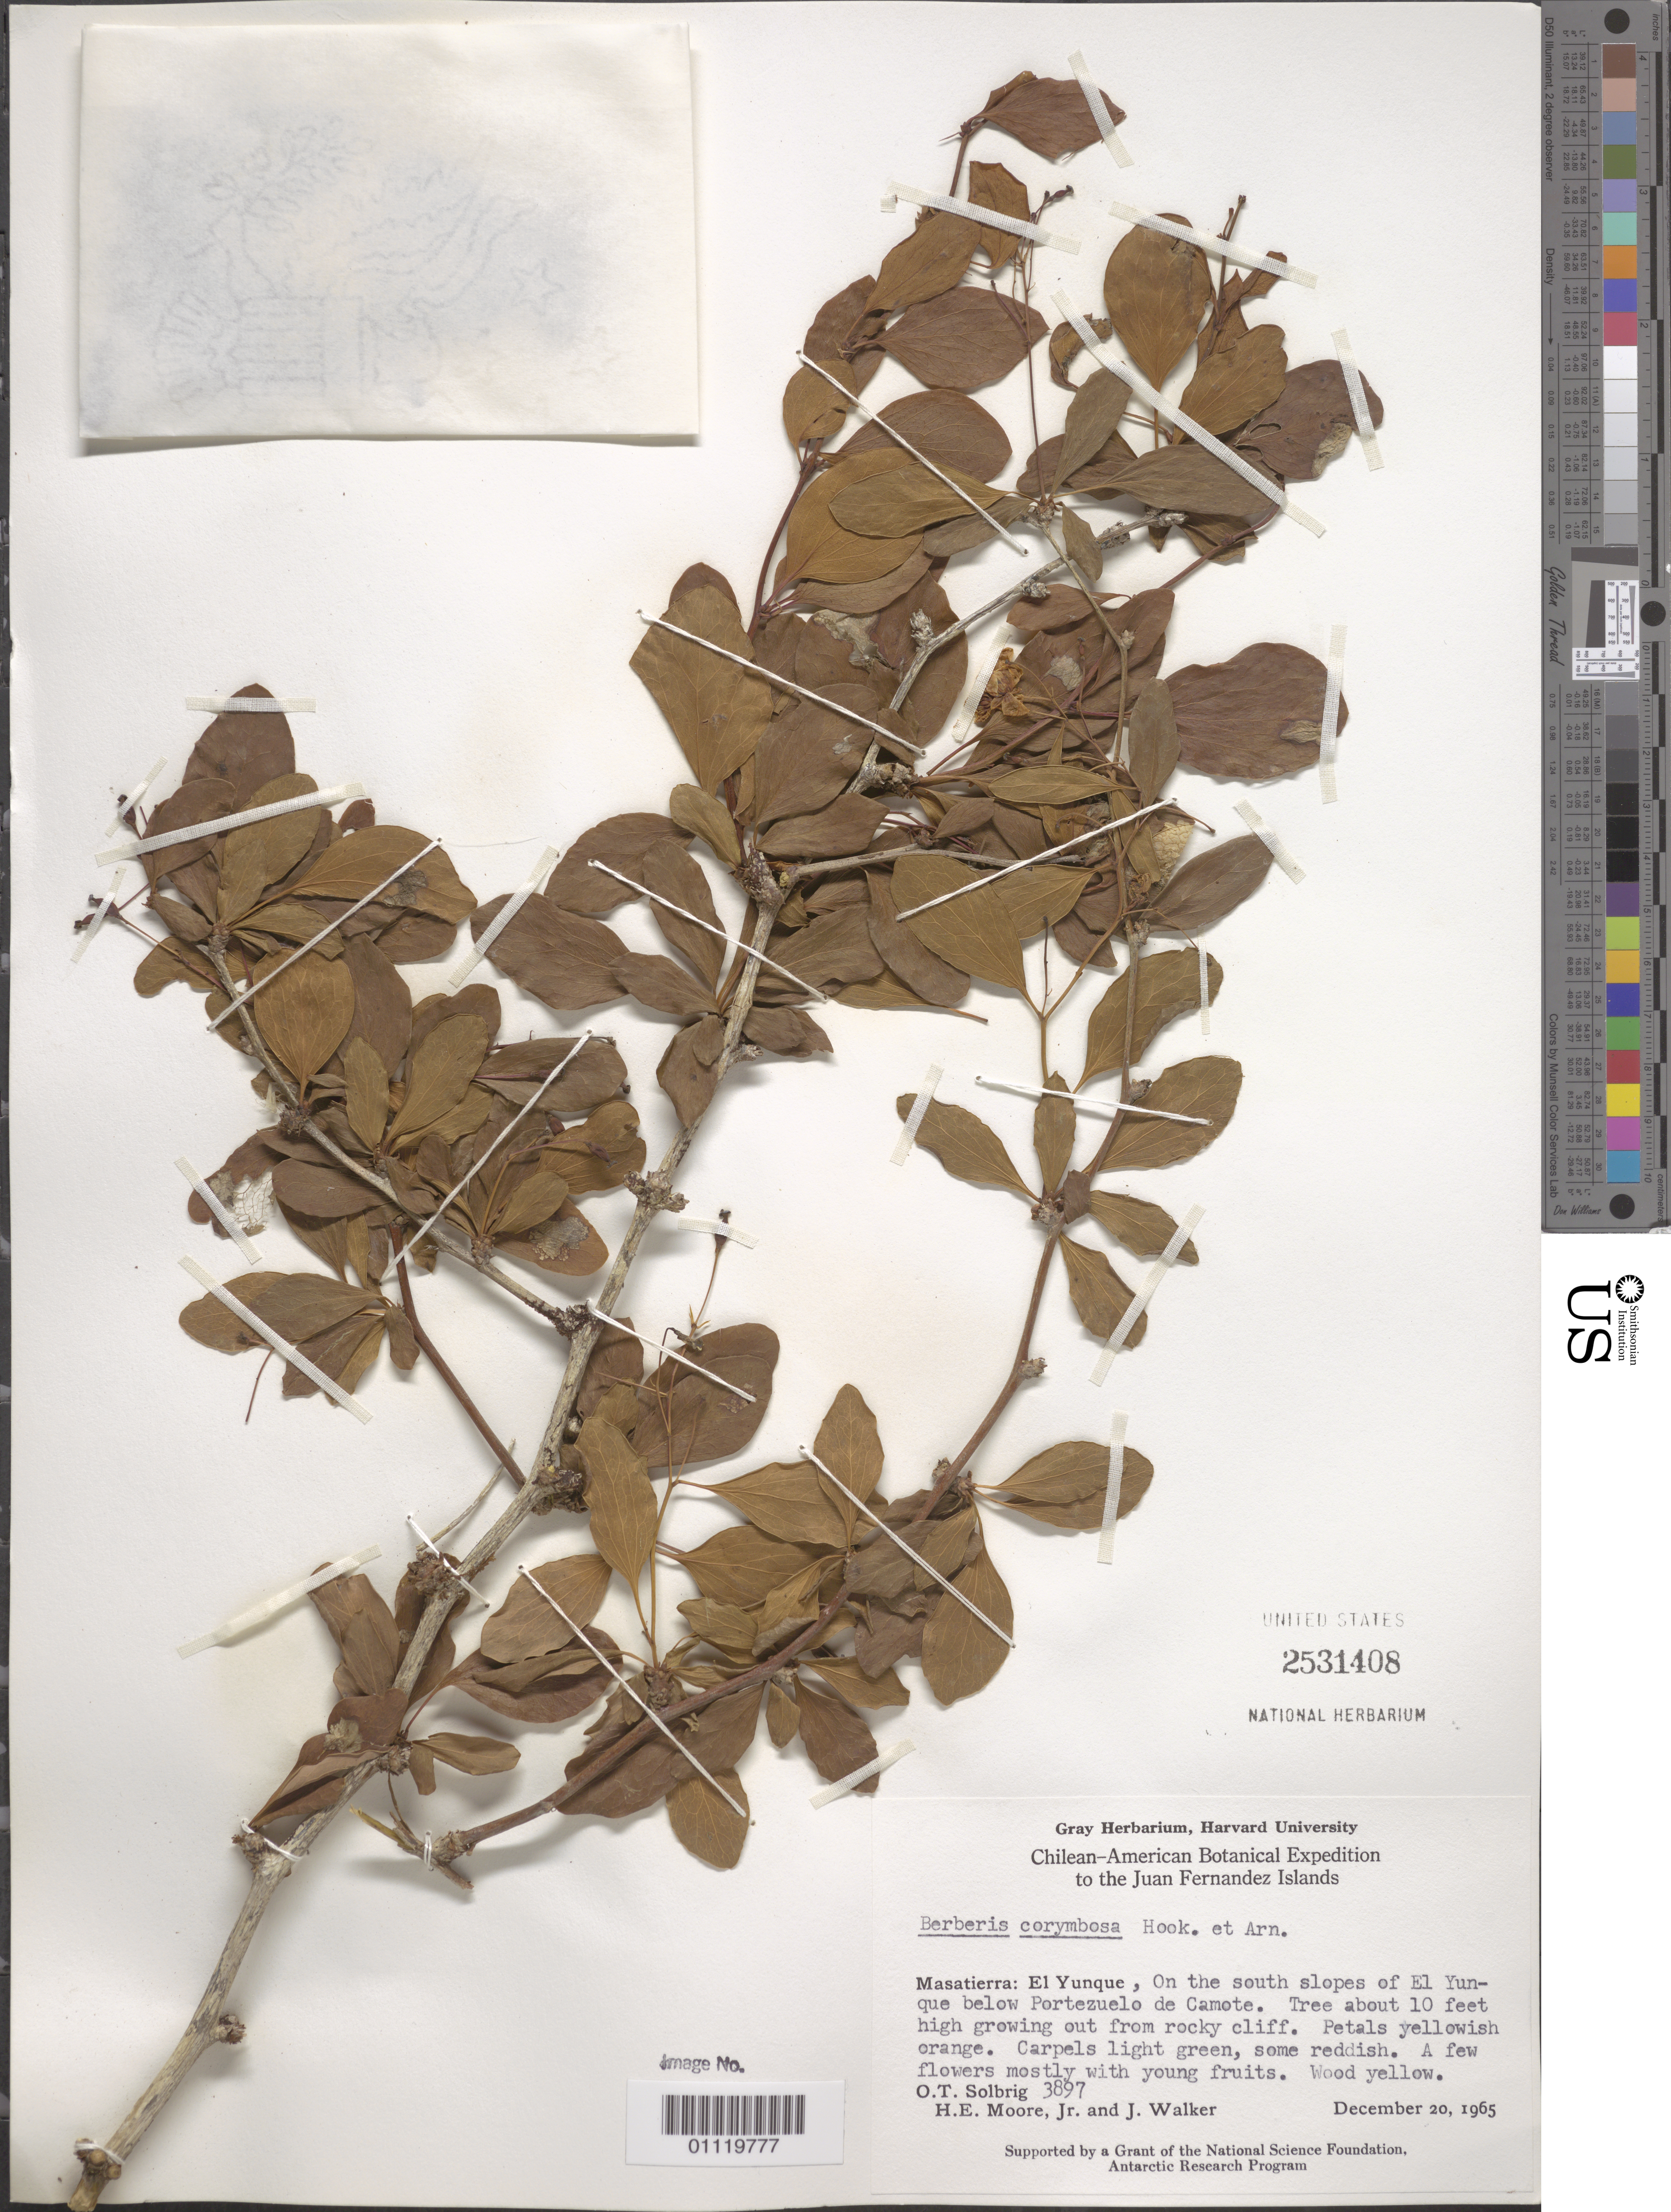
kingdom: Plantae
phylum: Tracheophyta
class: Magnoliopsida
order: Ranunculales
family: Berberidaceae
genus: Berberis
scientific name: Berberis corymbosa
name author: Hook. & Arn.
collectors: O. T. Solbrig, H. E. Moore & J. Walker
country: Chile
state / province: Valparaíso (V)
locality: Masatierra island. On the south slopes of El Yunque below Prtezuelo de Camote. Juan Fernandez Islands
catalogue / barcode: US 2531408